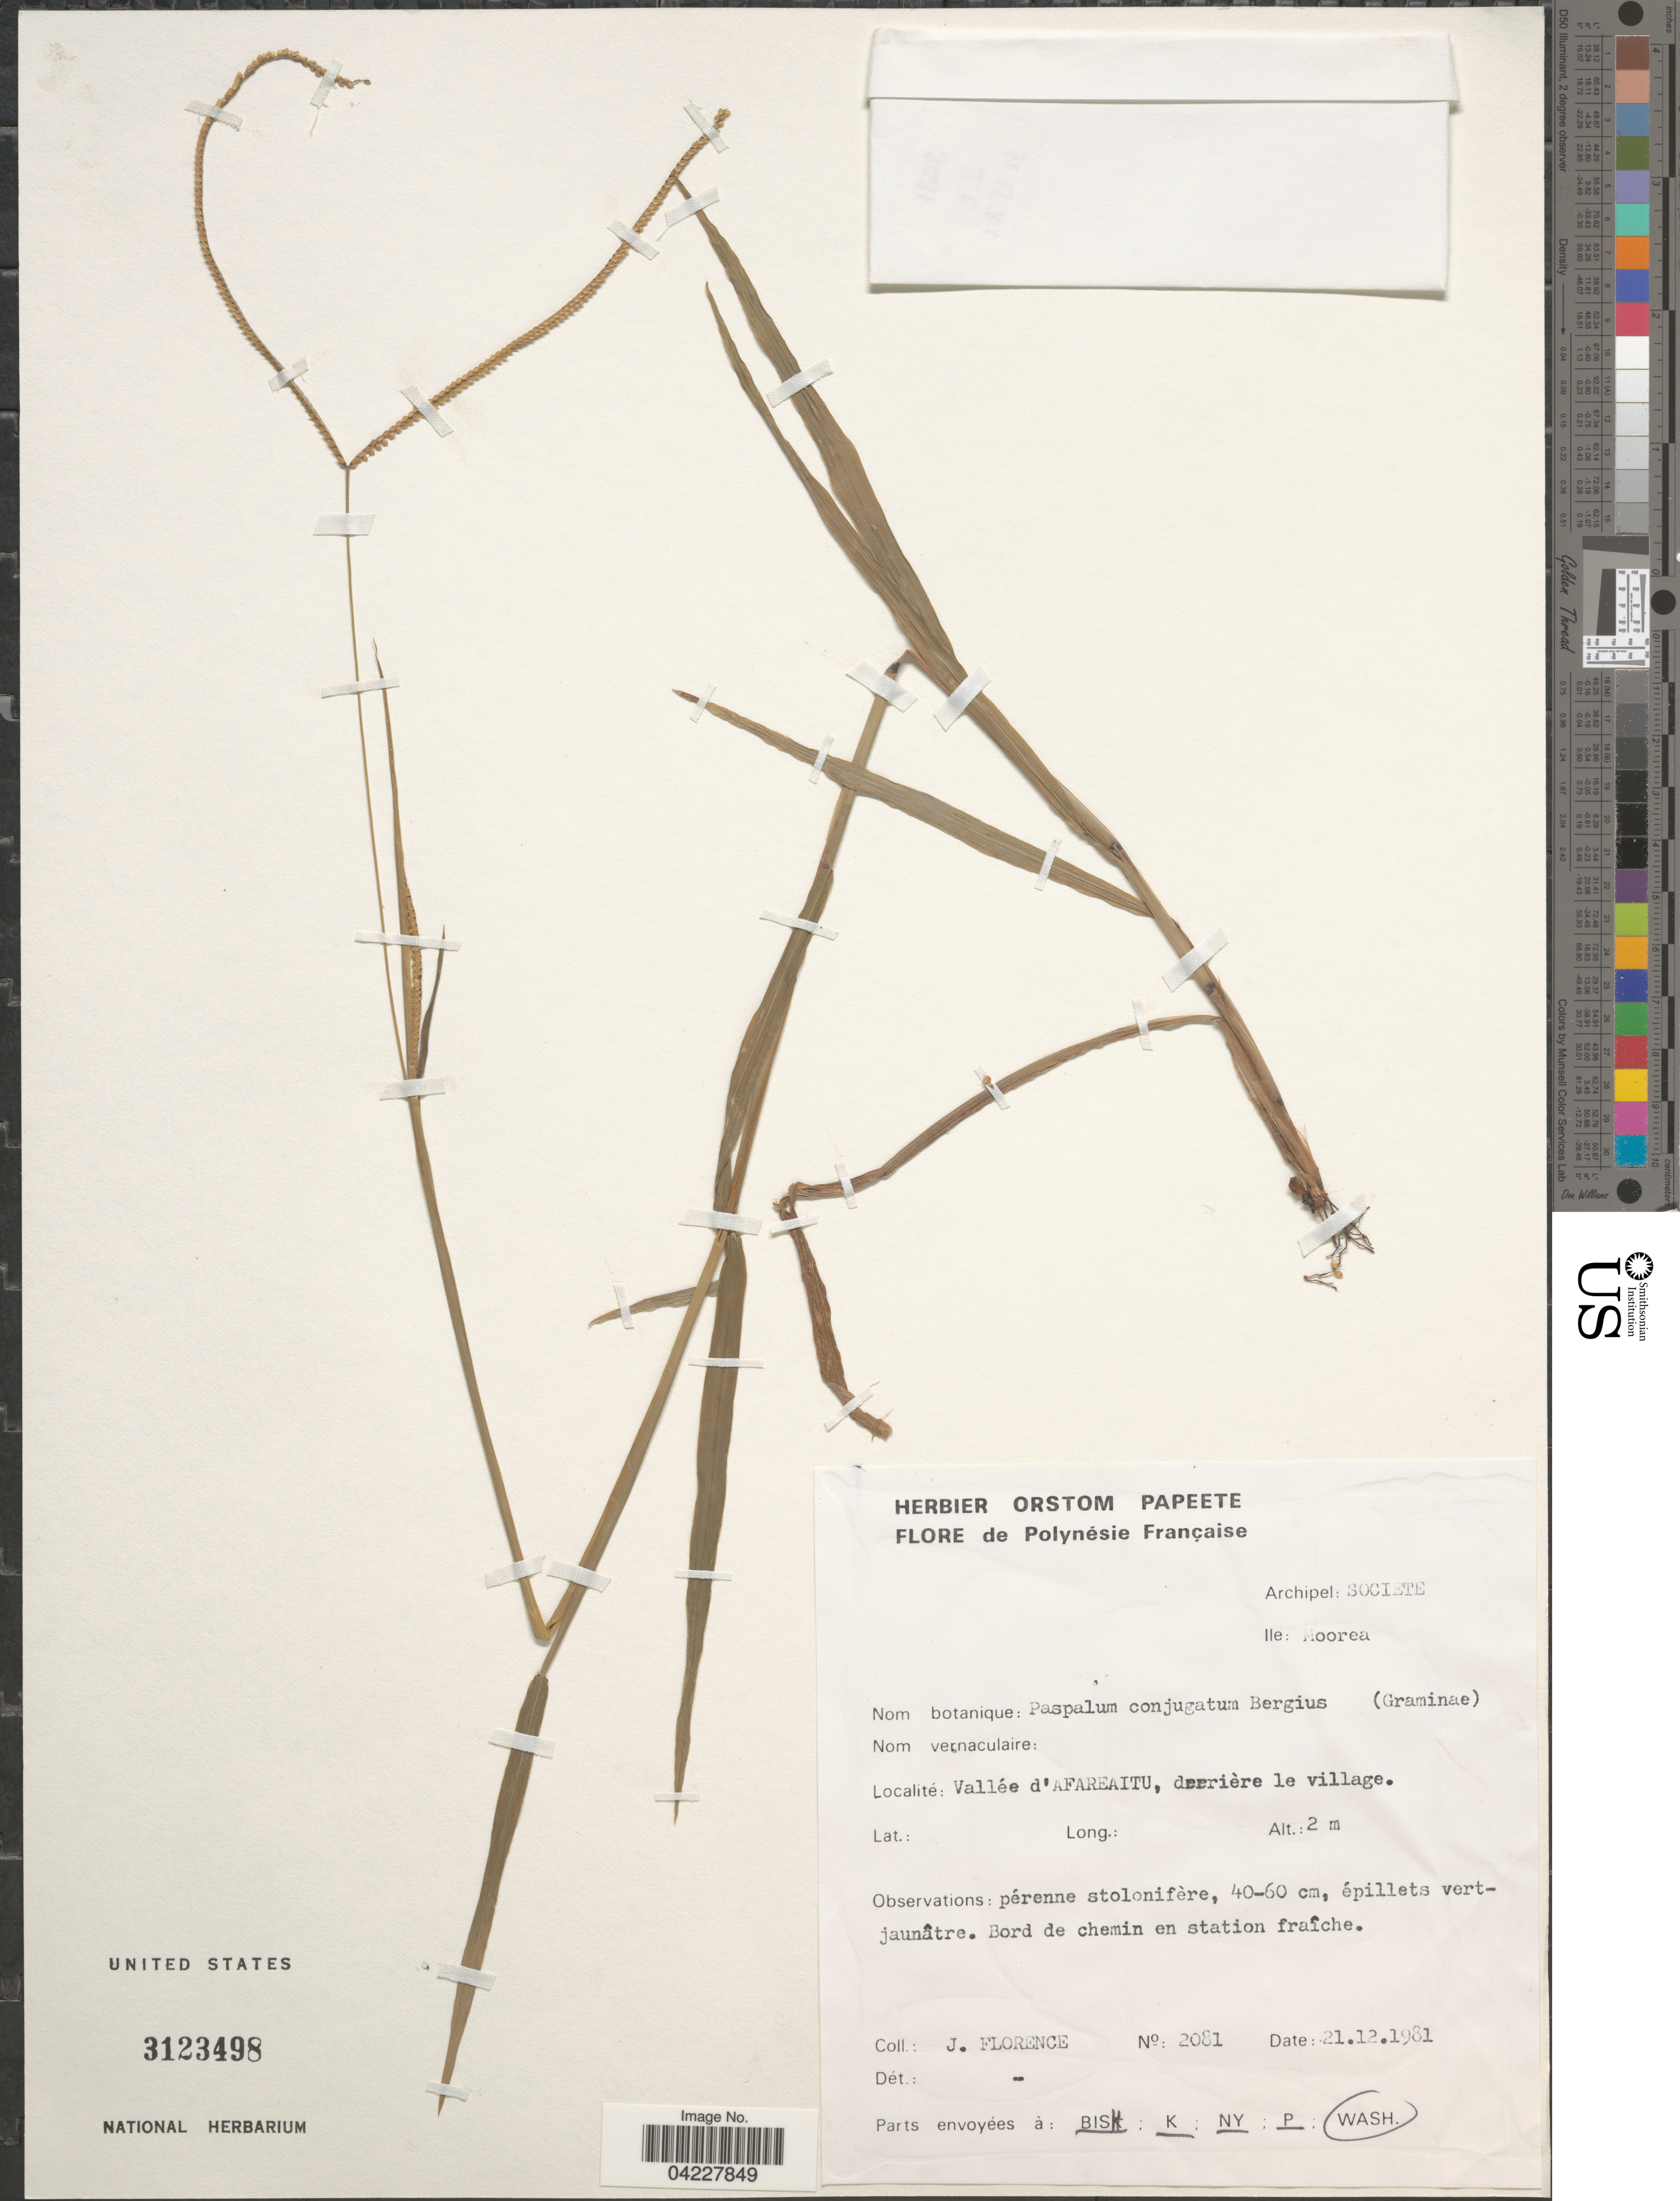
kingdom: Plantae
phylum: Tracheophyta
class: Liliopsida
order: Poales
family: Poaceae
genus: Paspalum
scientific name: Paspalum conjugatum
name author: P.J. Bergius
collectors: J. Florence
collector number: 2081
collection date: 1981-12-21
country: French Polynesia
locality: Polynésie Française. Archipel: Societe. Ile: Moorea. Vallée d'Afareaitu, derrière le village.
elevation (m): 2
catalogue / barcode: US 3123498